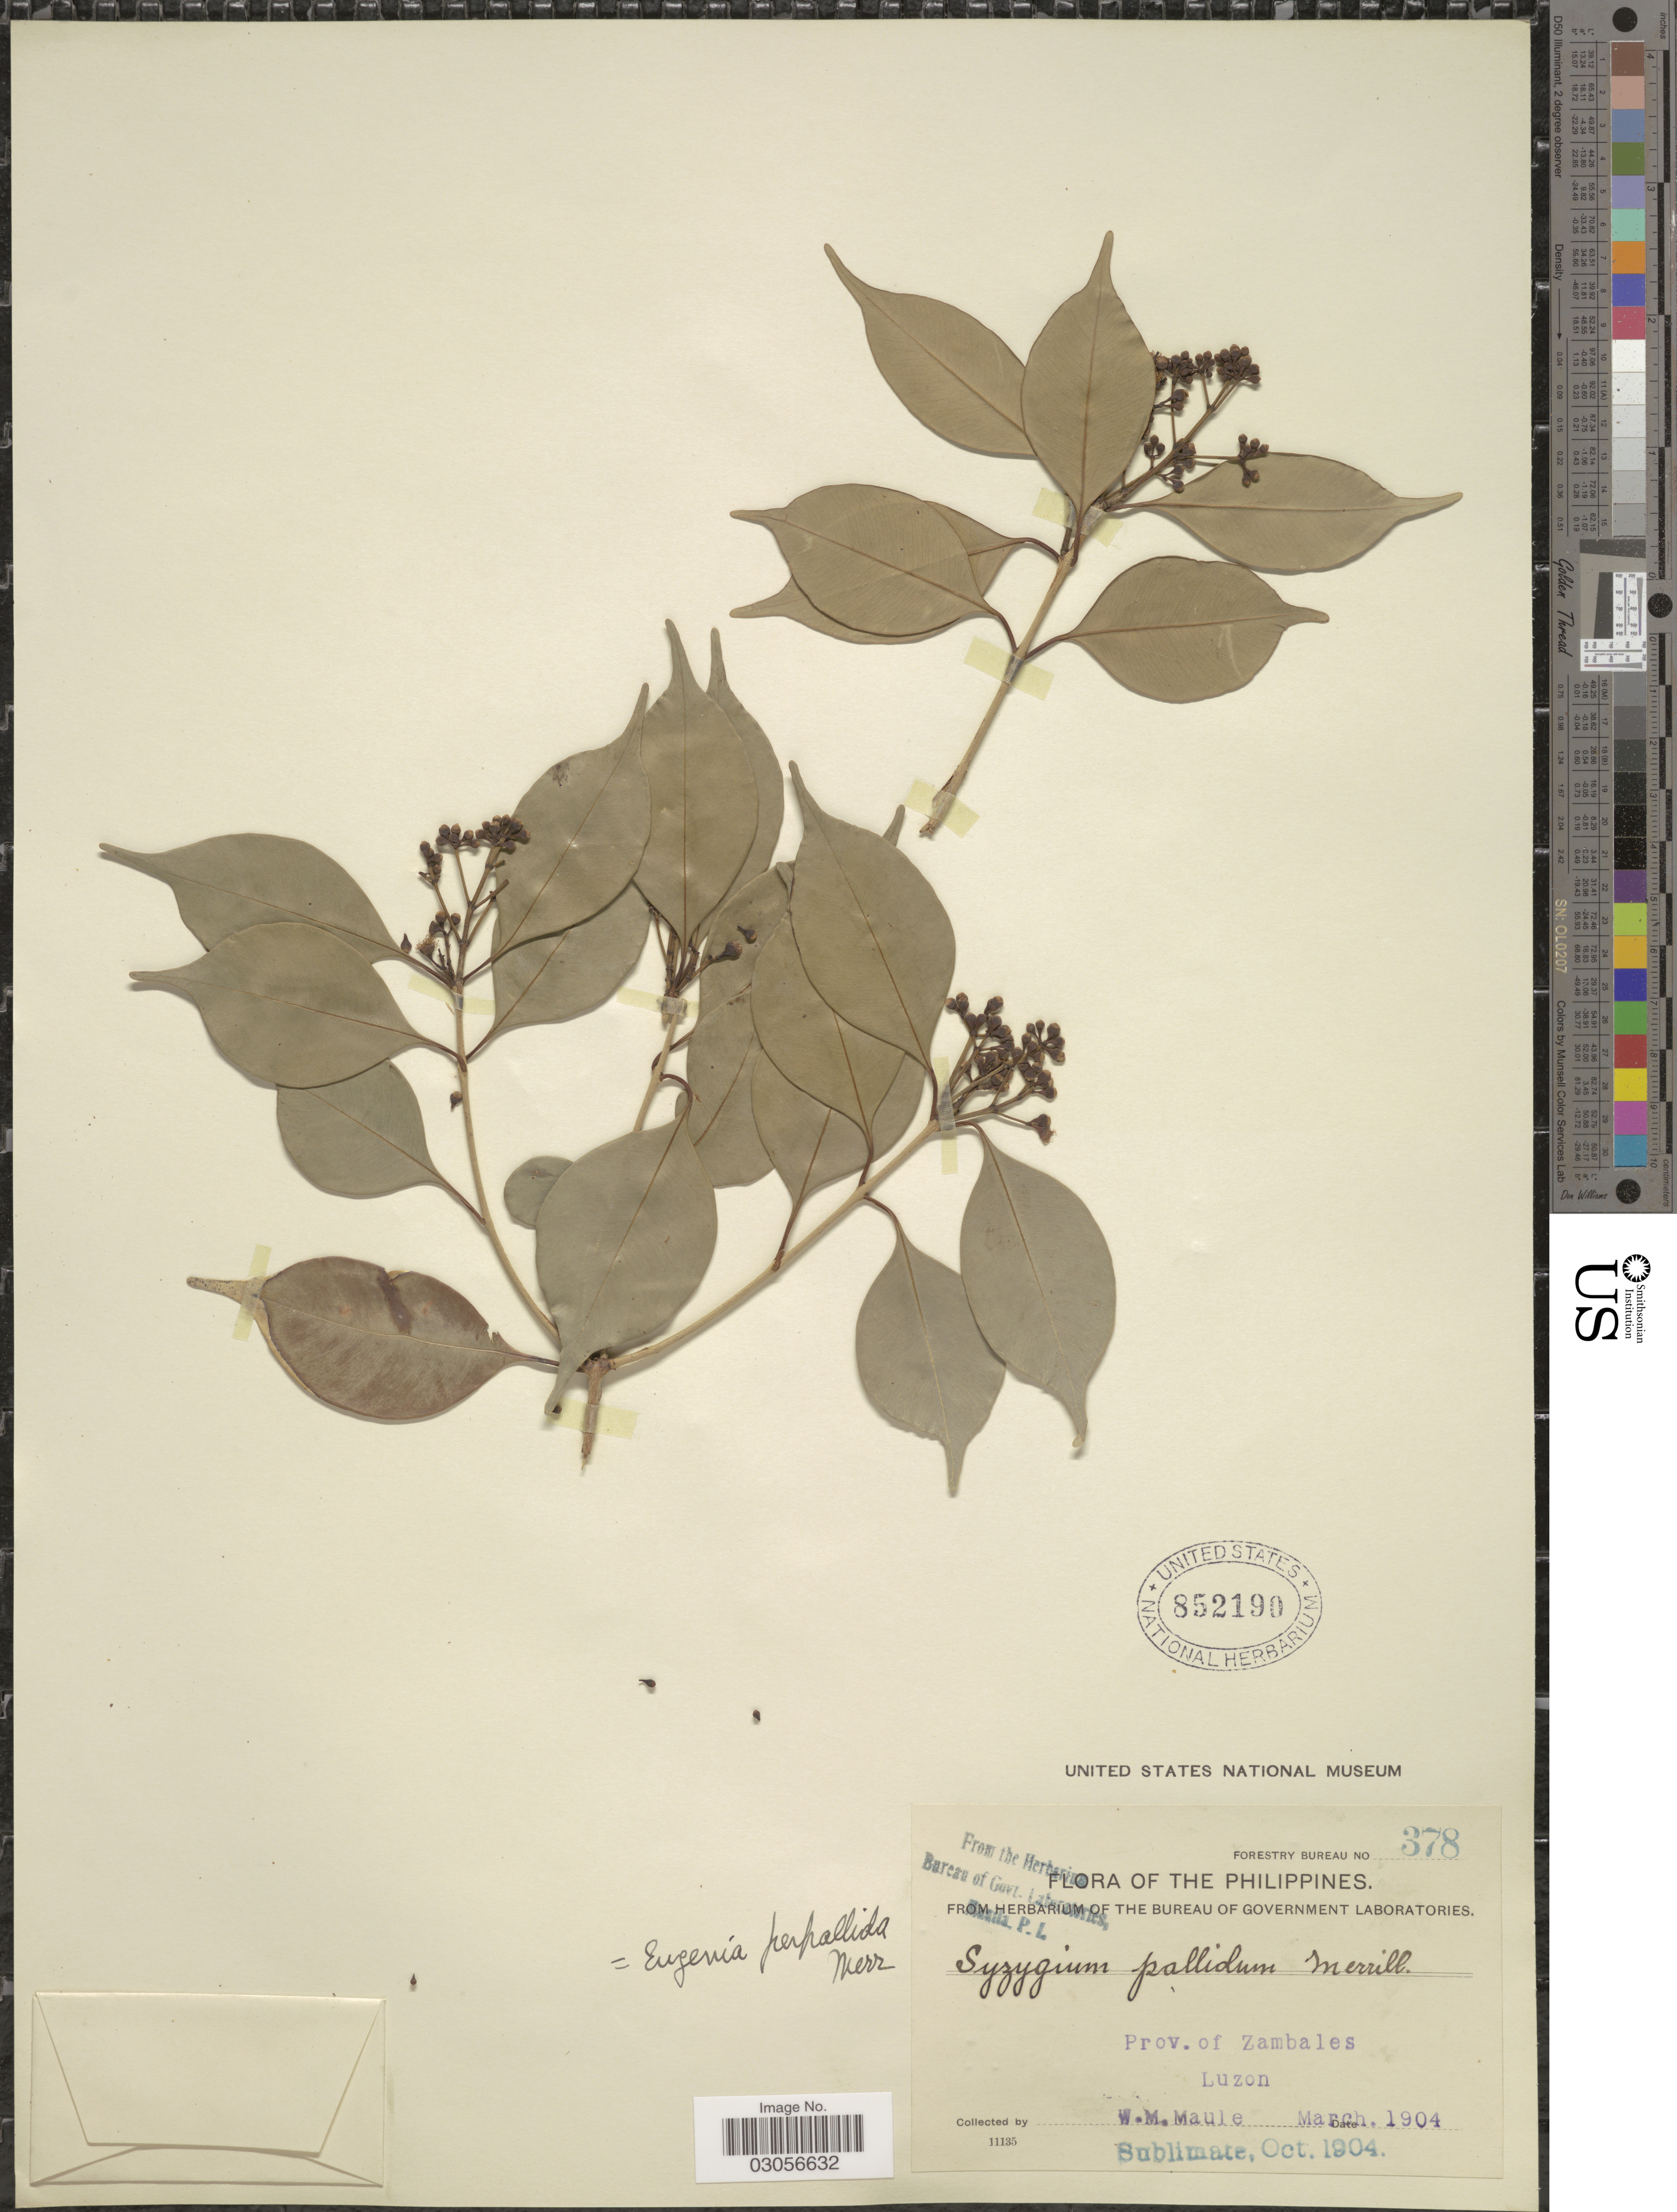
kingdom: Plantae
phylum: Tracheophyta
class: Magnoliopsida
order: Myrtales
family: Myrtaceae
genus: Syzygium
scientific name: Syzygium pallidum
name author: Merr.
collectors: W. Maule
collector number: Forestry Bureau 378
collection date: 1904-03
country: Philippines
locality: Prov. of Zambales, Luzon.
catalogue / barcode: US 852190